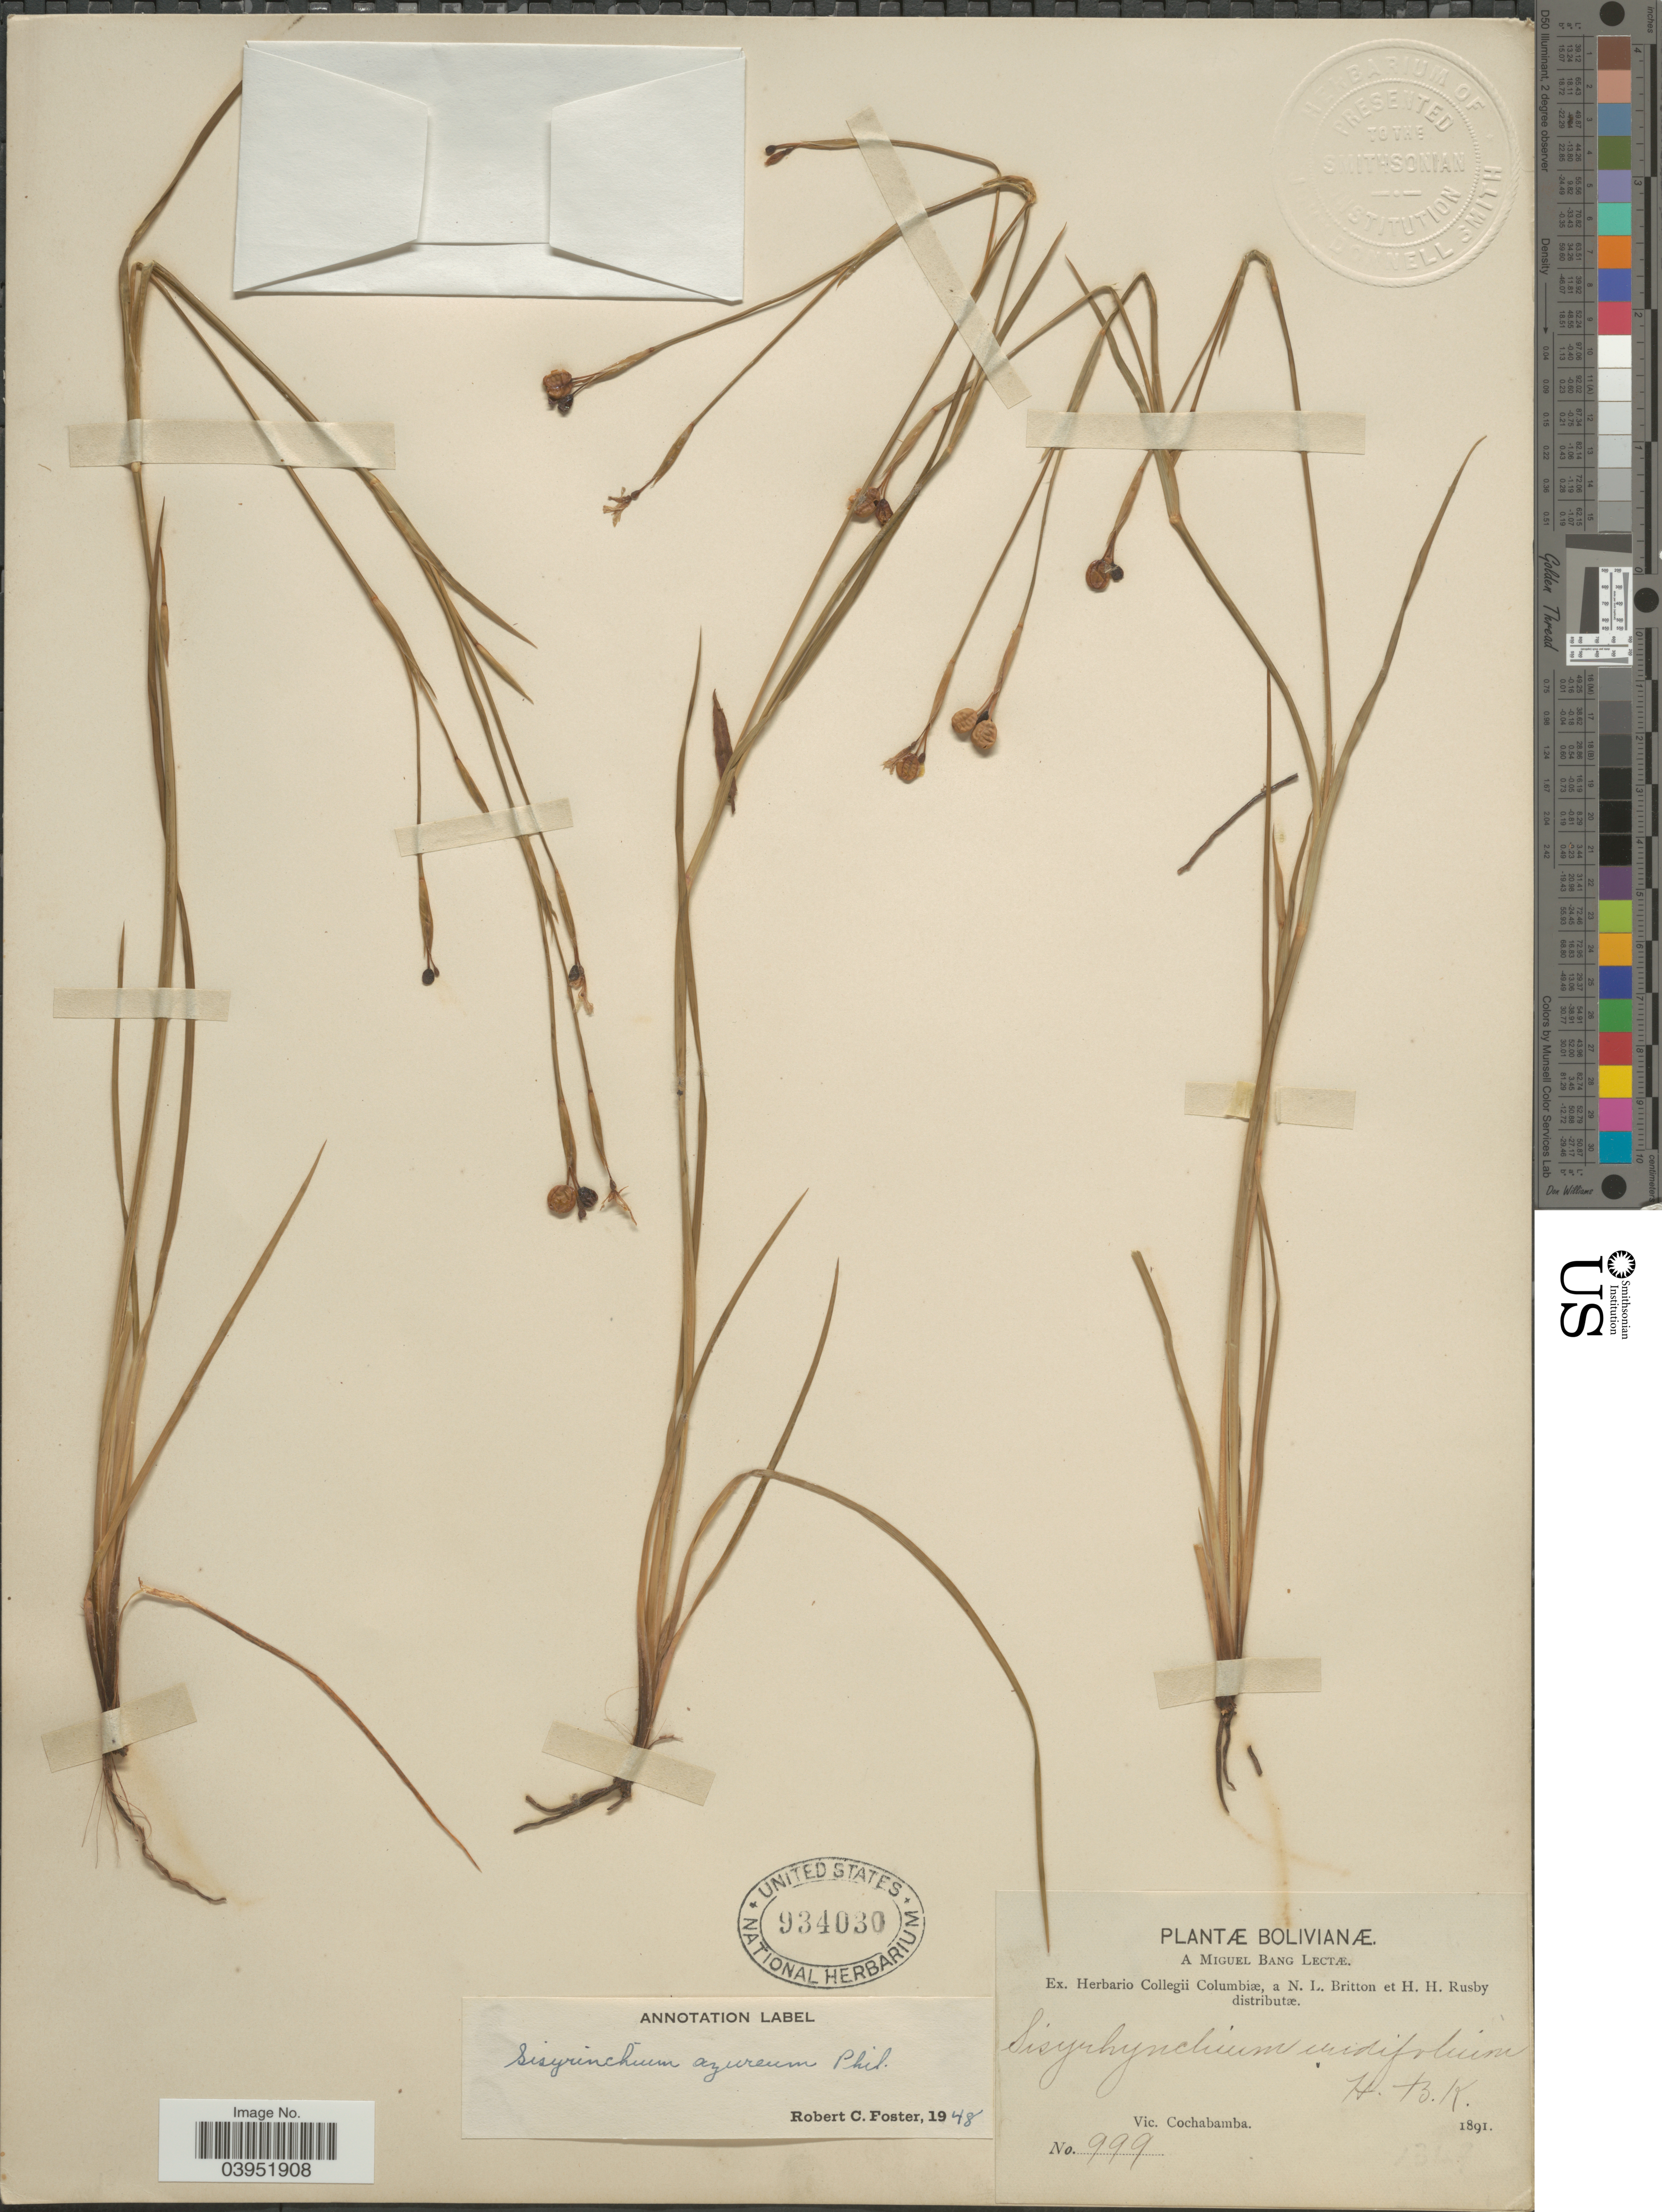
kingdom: Plantae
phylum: Tracheophyta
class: Liliopsida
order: Asparagales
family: Iridaceae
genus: Sisyrinchium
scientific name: Sisyrinchium azureum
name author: Phil.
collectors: M. Bang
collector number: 999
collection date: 1891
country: Bolivia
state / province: Cochabamba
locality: Vic. Cochabamba.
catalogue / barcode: US 934030